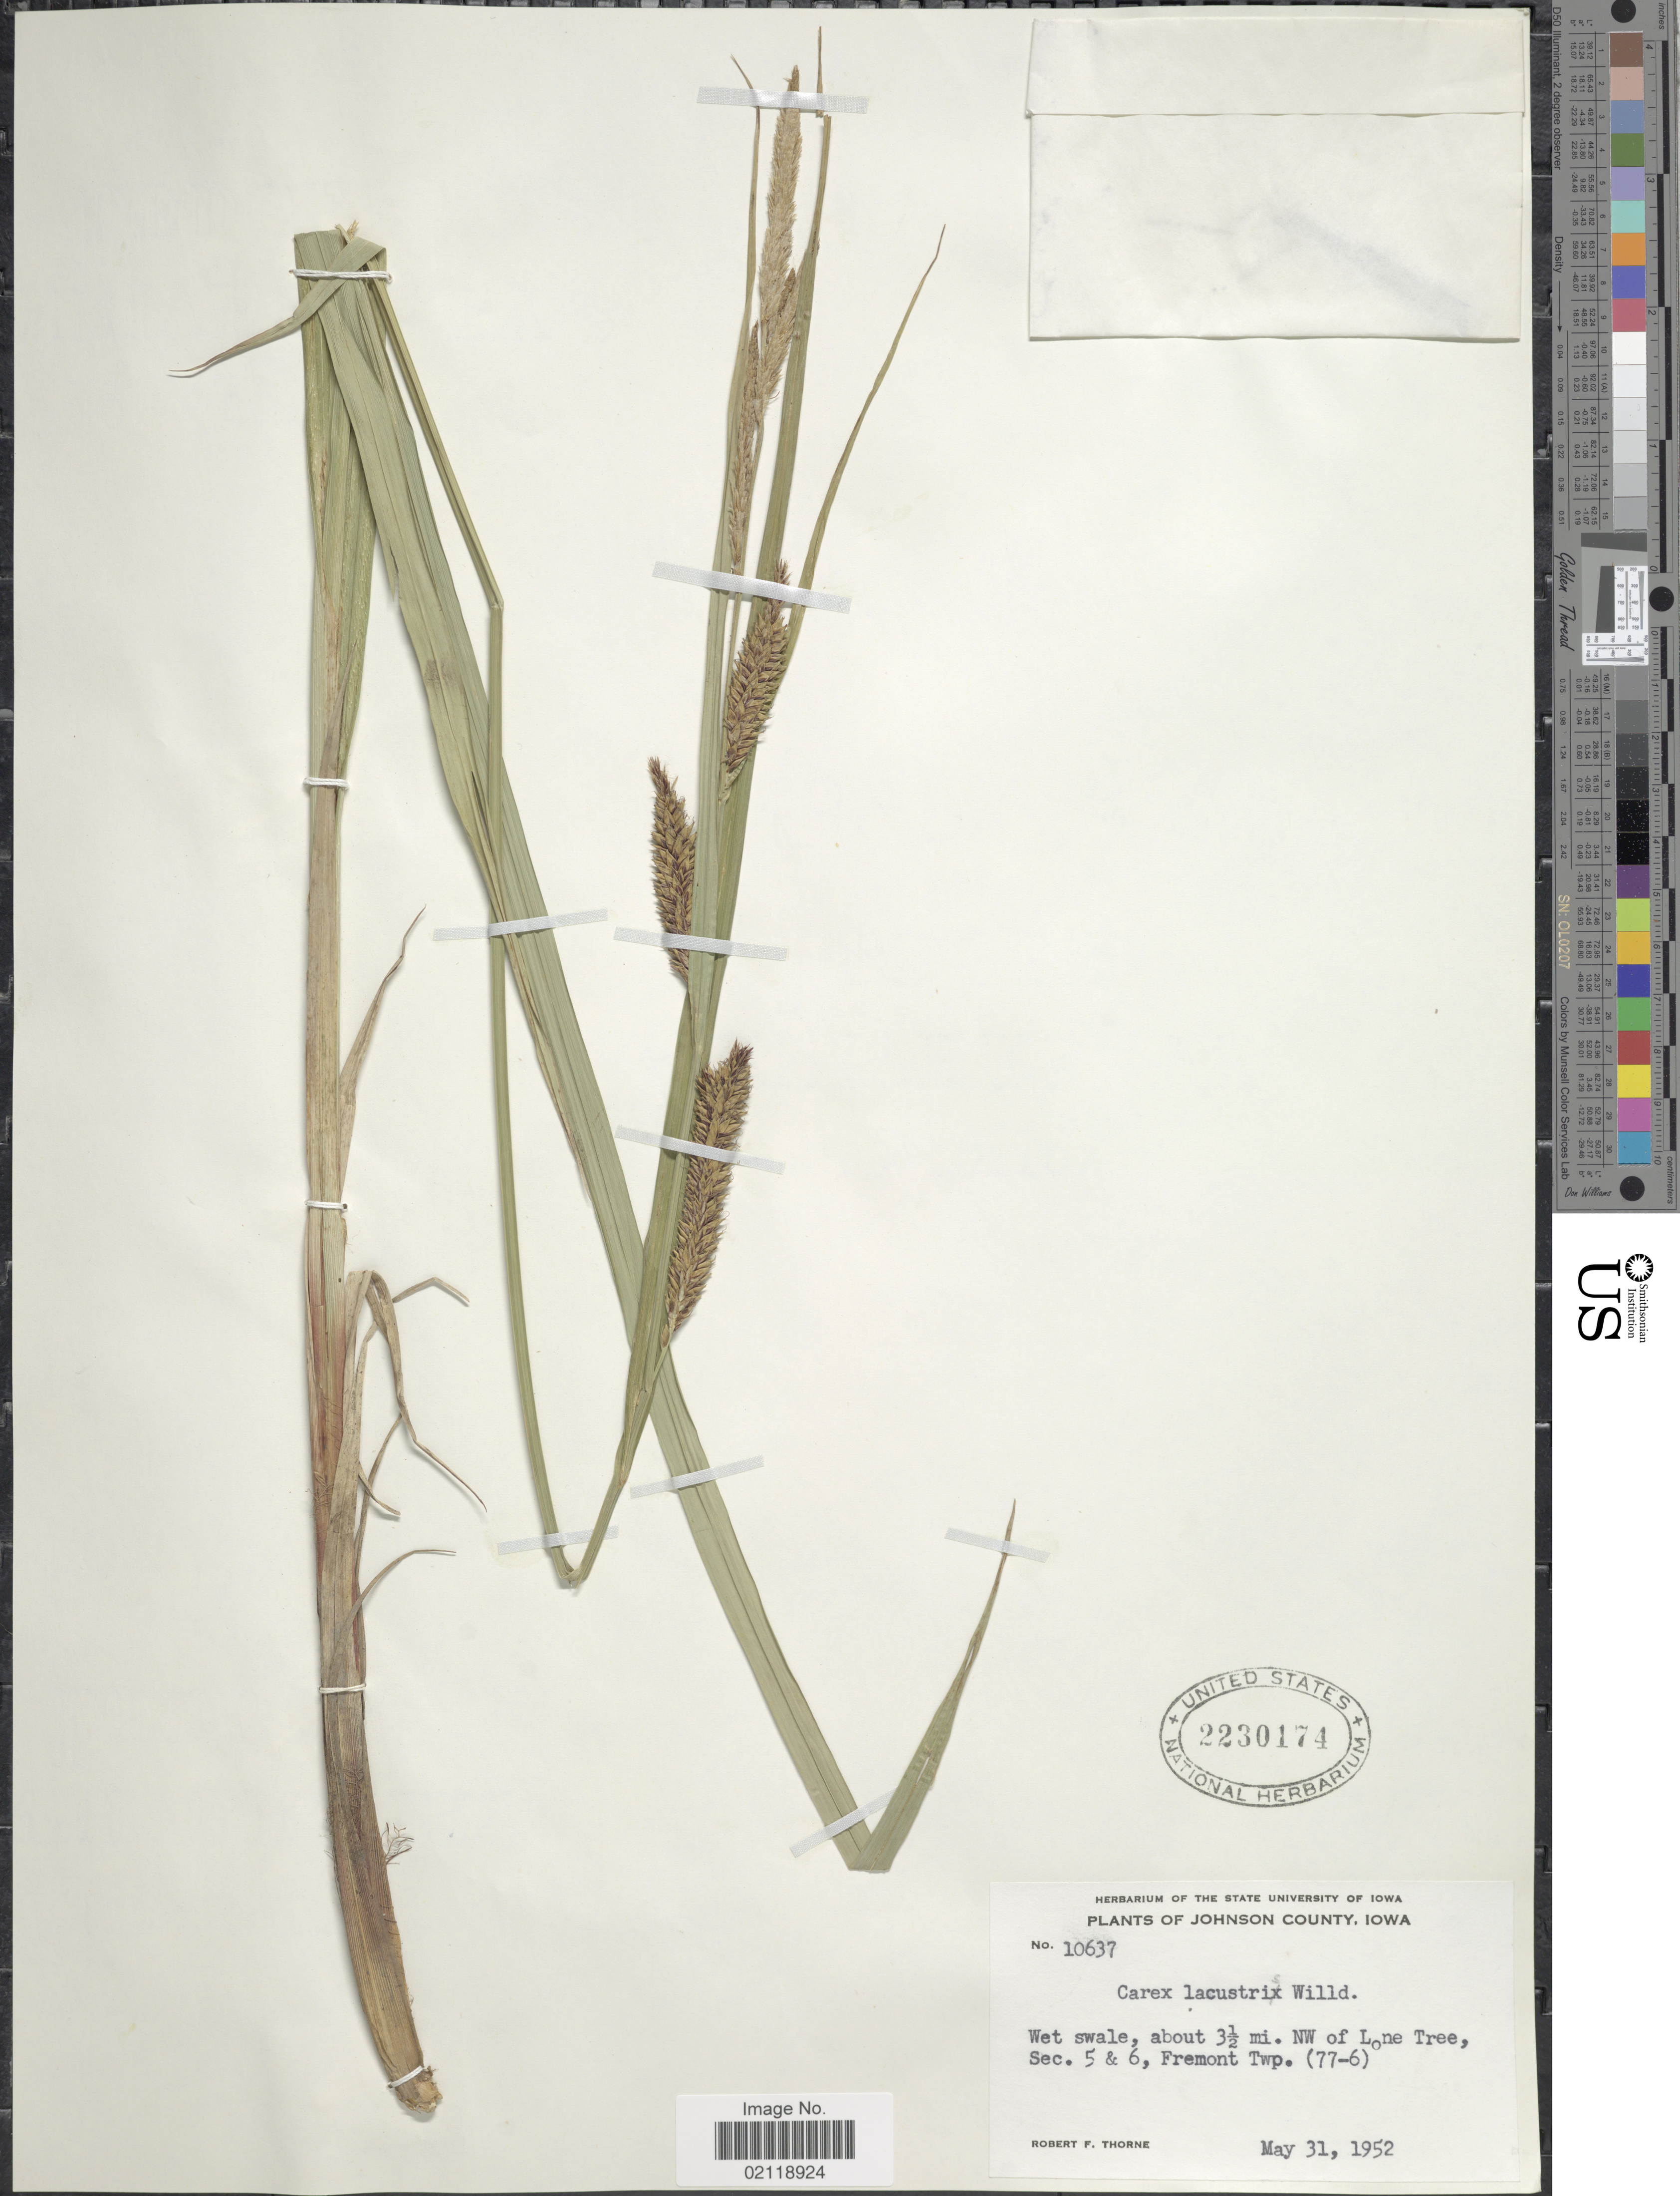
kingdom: Plantae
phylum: Tracheophyta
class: Liliopsida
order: Poales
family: Cyperaceae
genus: Carex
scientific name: Carex lacustris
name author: Willd.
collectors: R. F. Thorne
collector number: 10637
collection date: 1952-05-31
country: United States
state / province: Iowa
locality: Johnson County, wet swale, about 3 1/2 mi. NW of Lone Tree, Sec. 5 & 6, Fremont Twp. (77-6).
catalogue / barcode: US 2230174